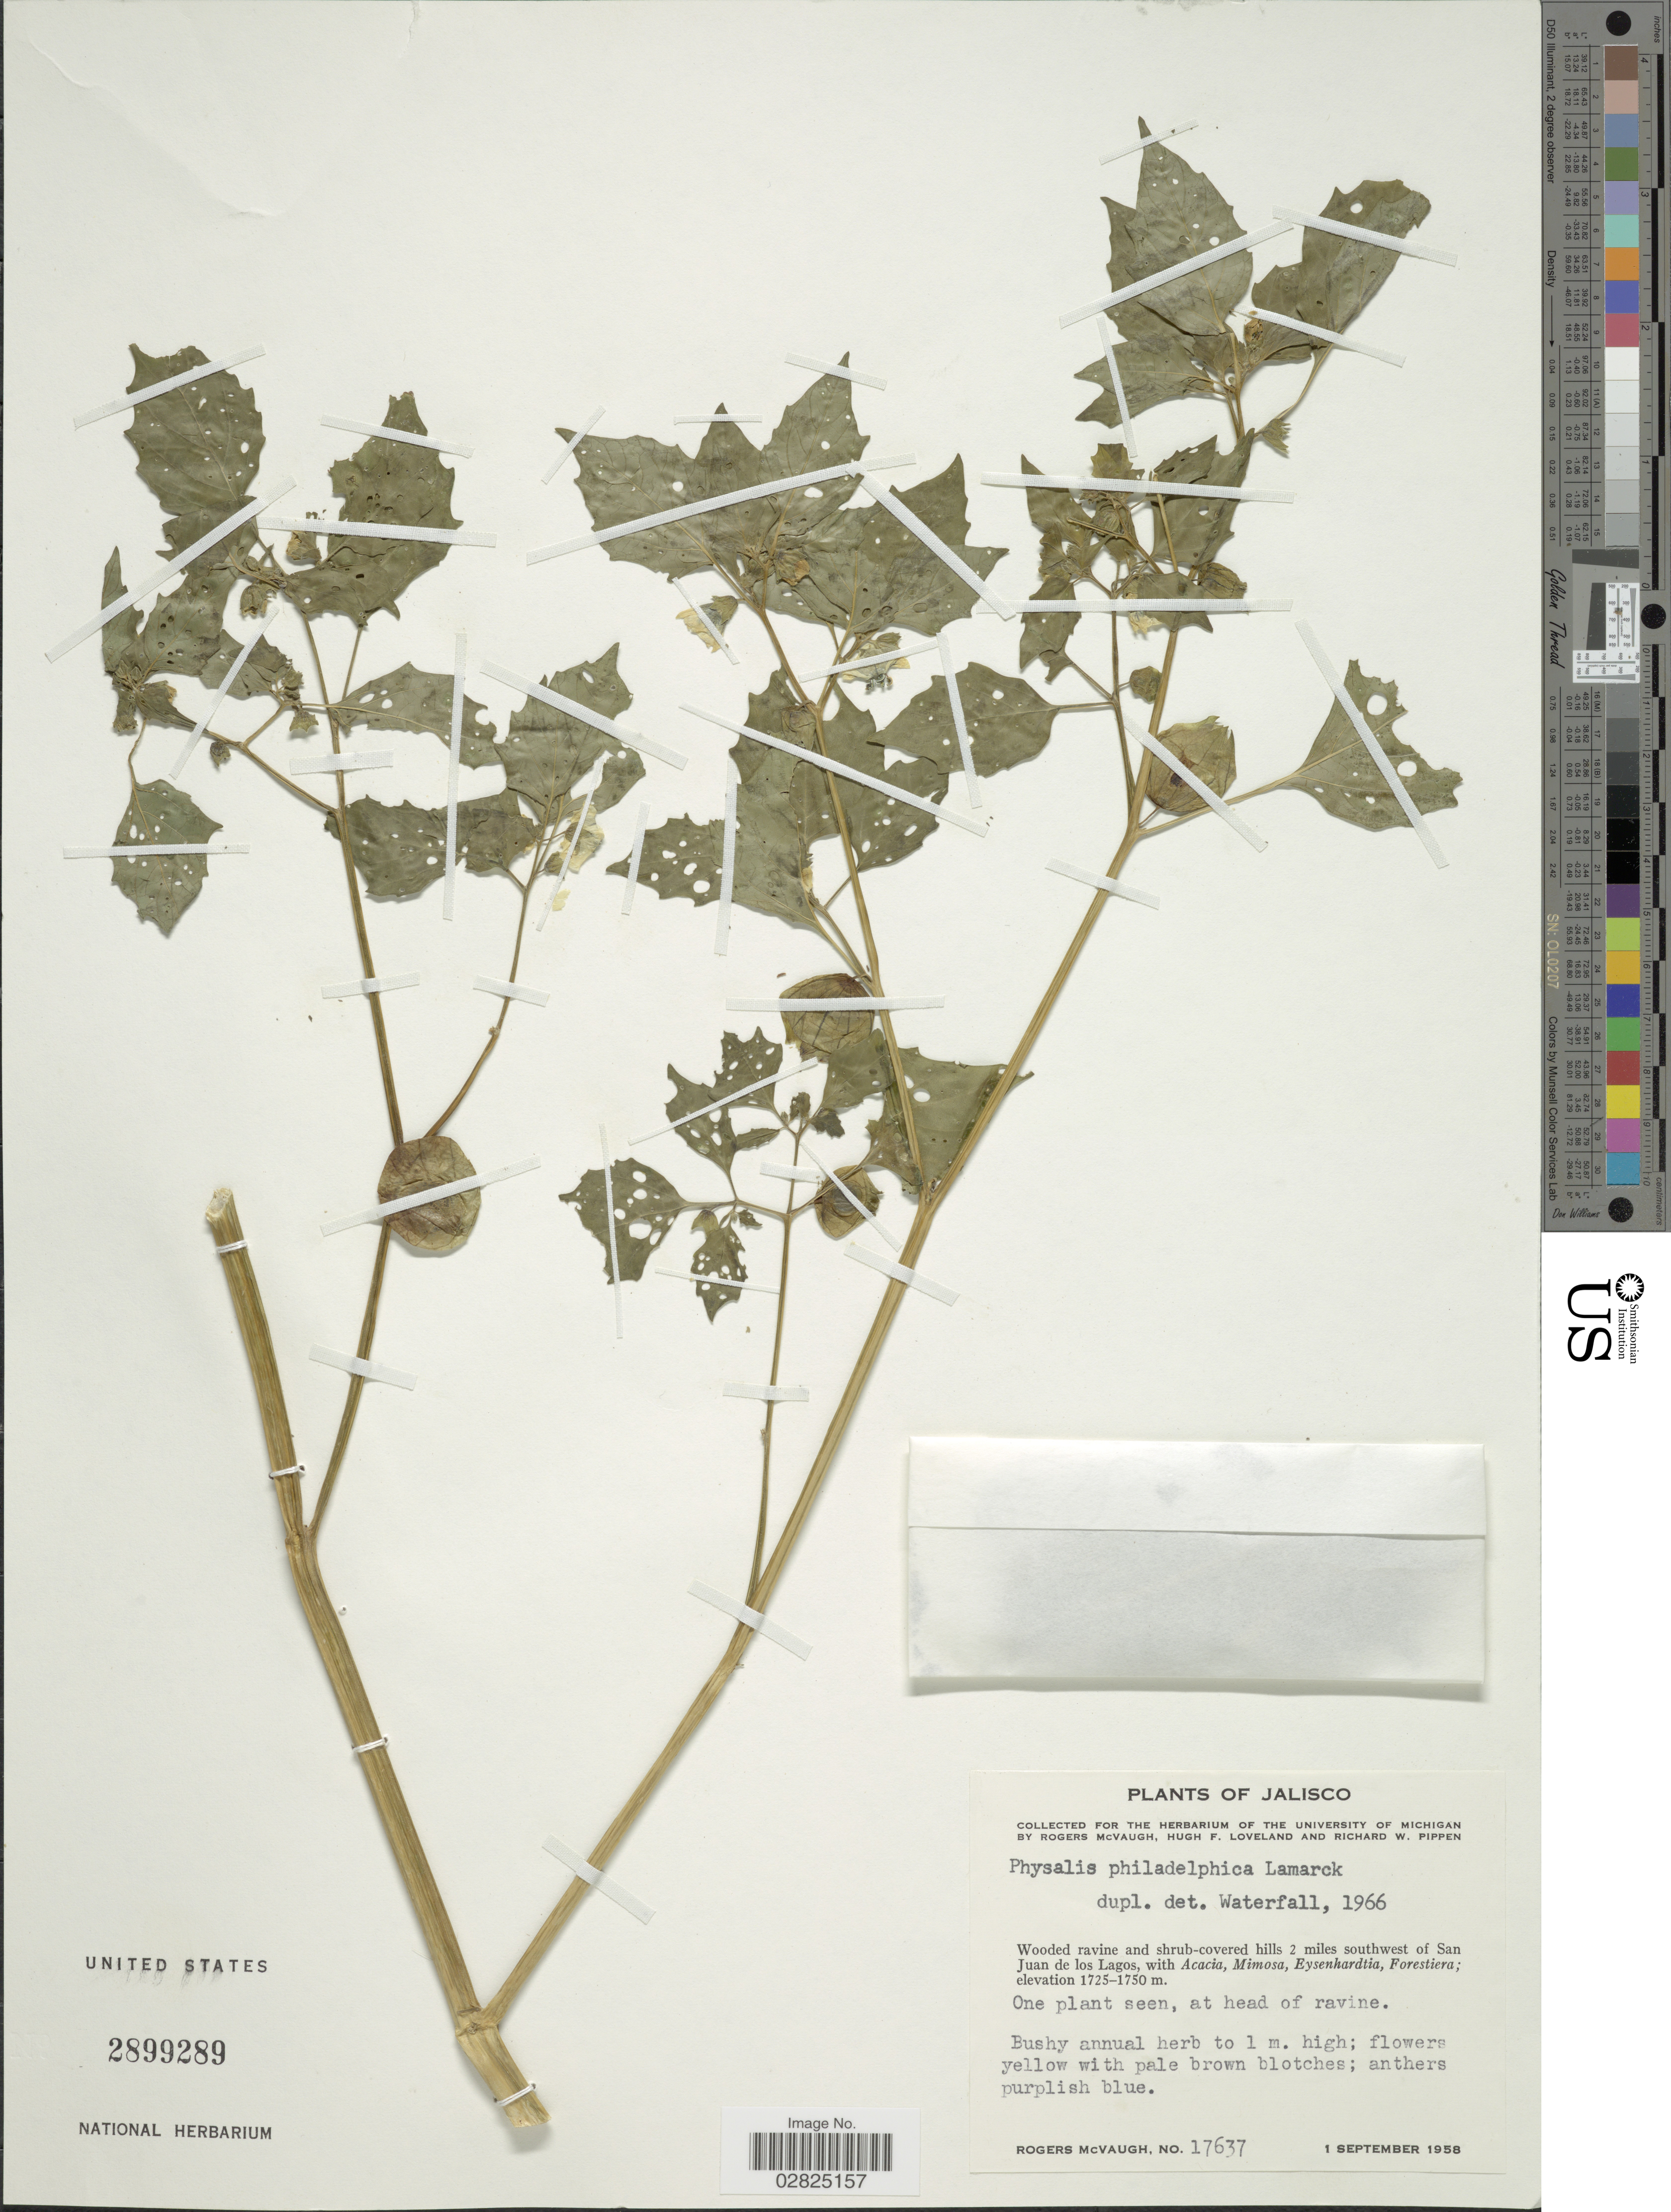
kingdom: Plantae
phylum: Tracheophyta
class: Magnoliopsida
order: Solanales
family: Solanaceae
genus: Physalis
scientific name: Physalis philadelphica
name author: Lam.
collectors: R. McVaugh, H. Loveland & R. W. Pippen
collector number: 17637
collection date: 1958-09-01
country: Mexico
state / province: Jalisco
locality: Wooded ravine and shrub-covered hills 2 miles southwest of San Juan de los Lagos.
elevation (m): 1725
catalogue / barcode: US 2899289